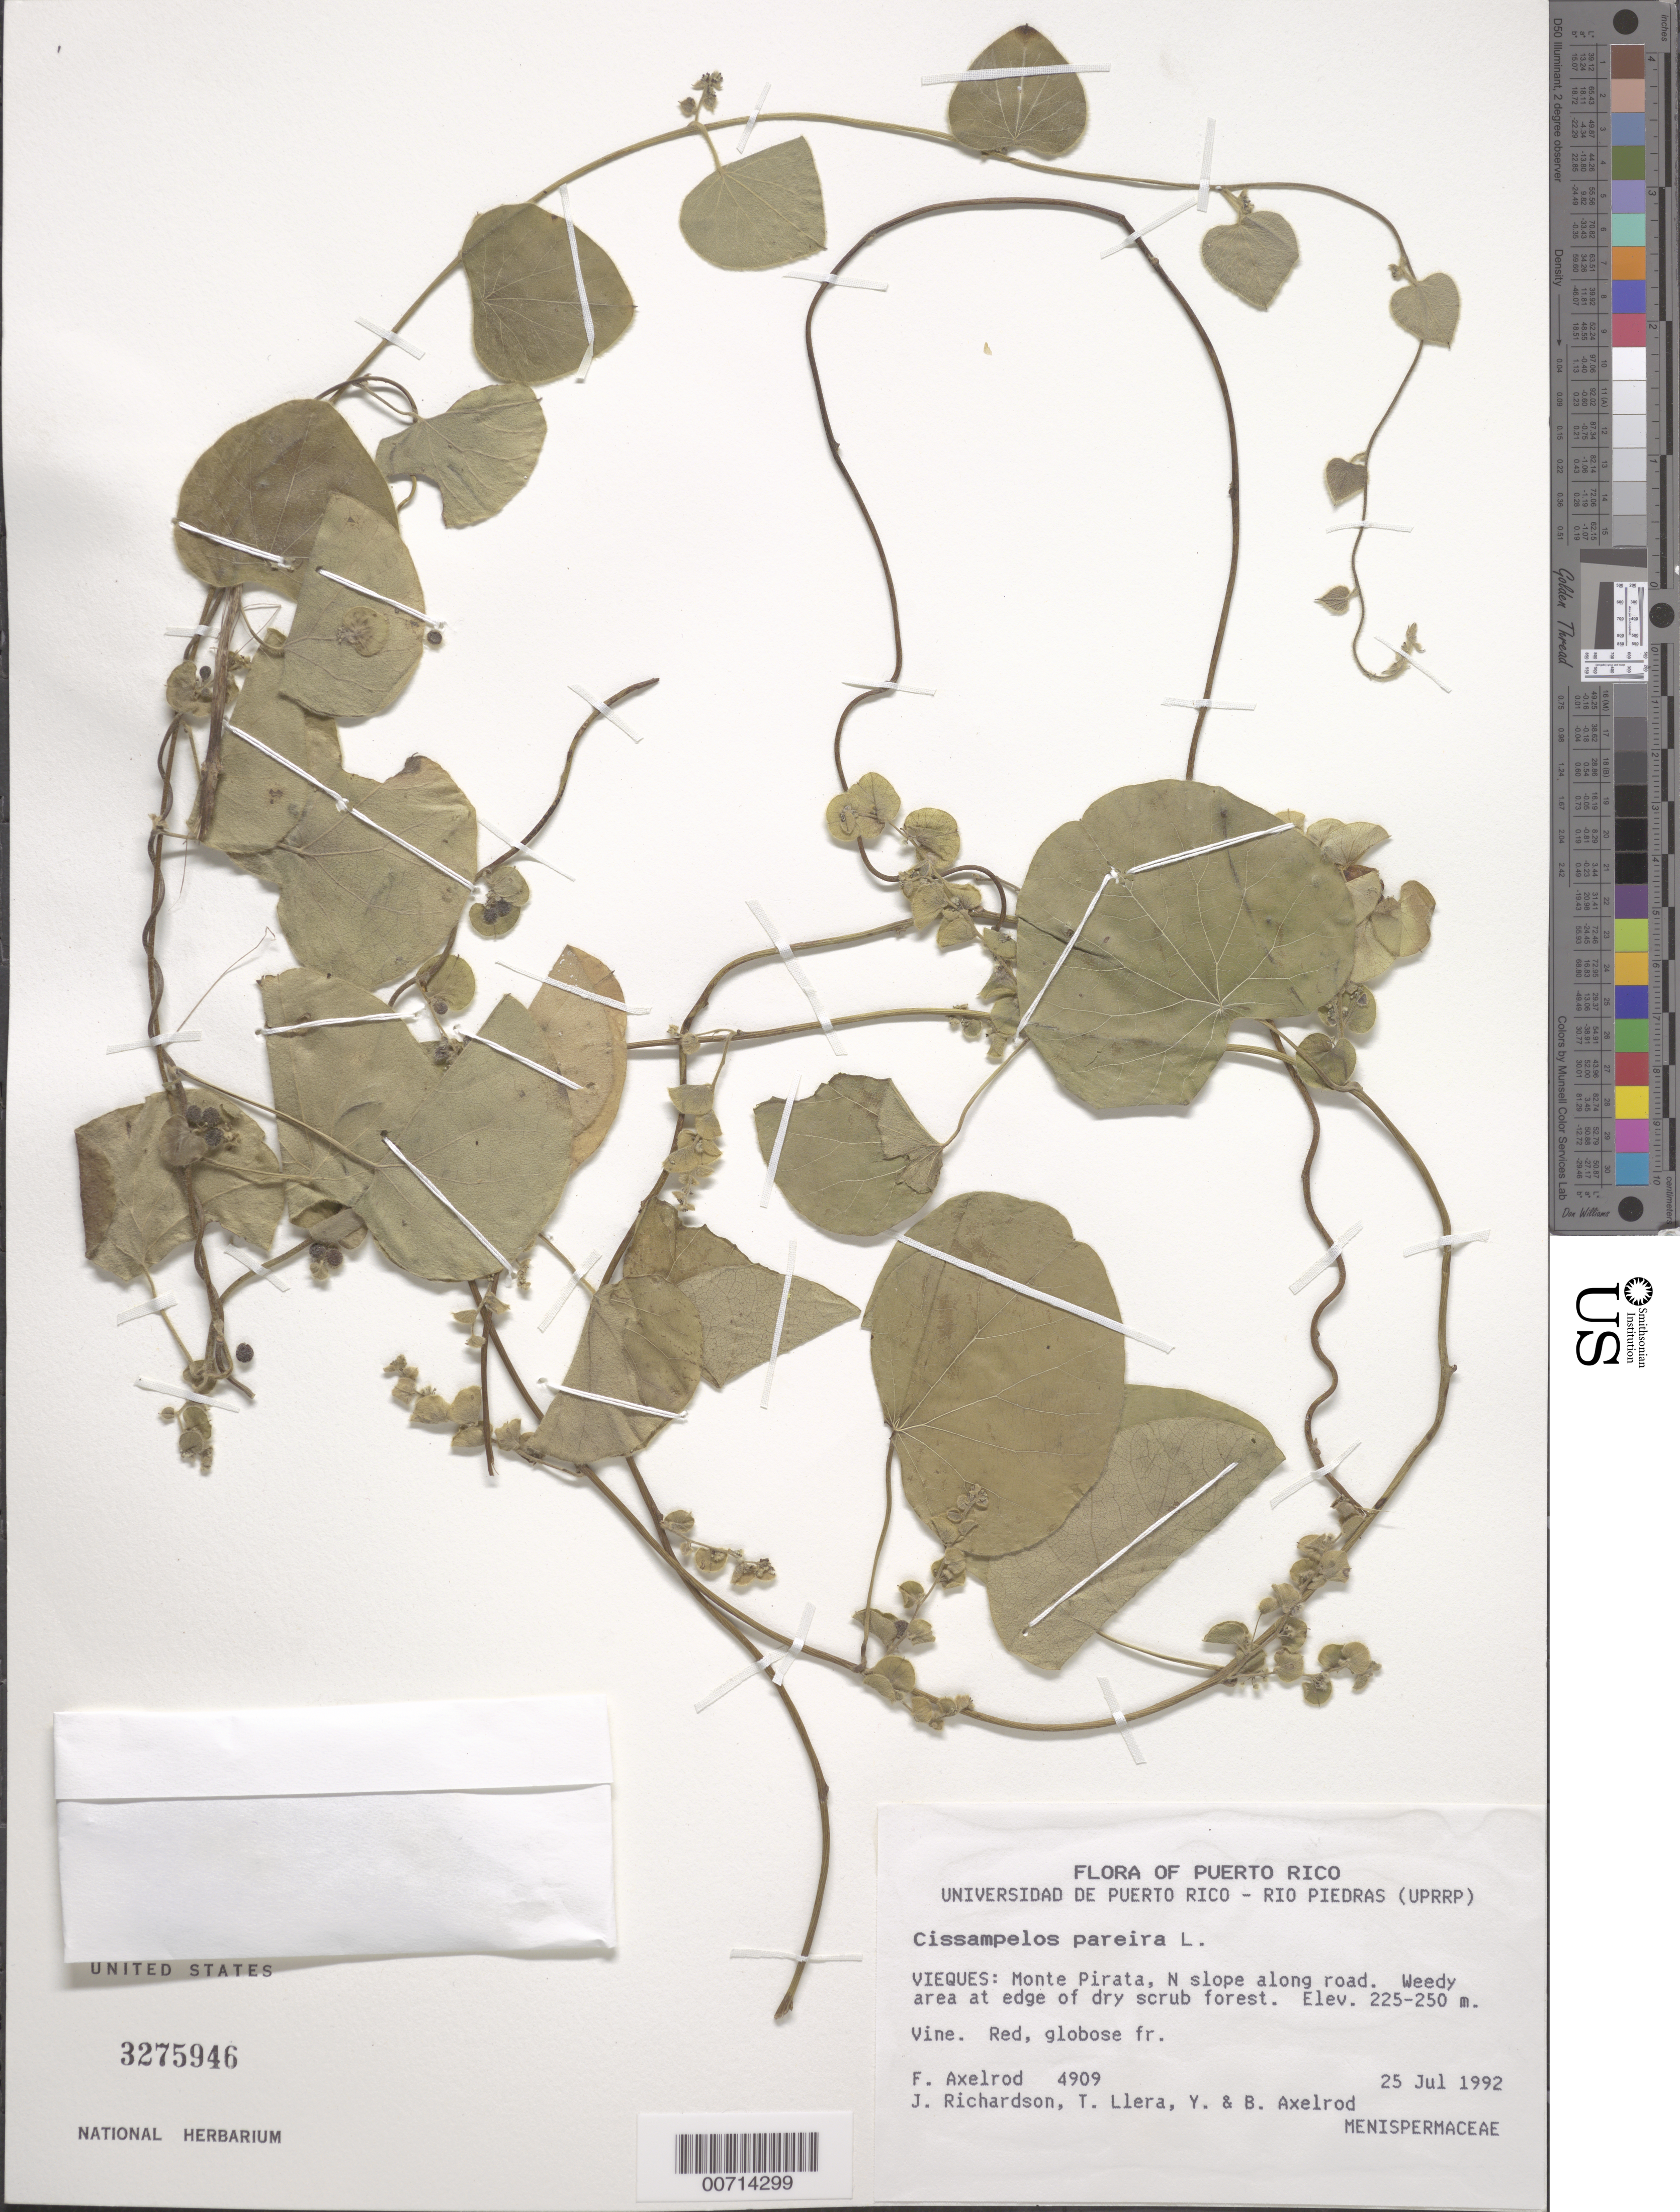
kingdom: Plantae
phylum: Tracheophyta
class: Magnoliopsida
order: Ranunculales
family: Menispermaceae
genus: Cissampelos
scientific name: Cissampelos pareira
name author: L.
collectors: F. S. Axelrod, J. Richardson, T. Llera, Y. Axelrod & B. Axelrod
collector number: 4909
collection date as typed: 25 Jul 1992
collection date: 1992-07-25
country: Puerto Rico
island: Vieques I.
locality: Vieques: Monte Pirata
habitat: Weedy area at edge of dry scrub forest.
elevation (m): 225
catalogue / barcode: US 3275946